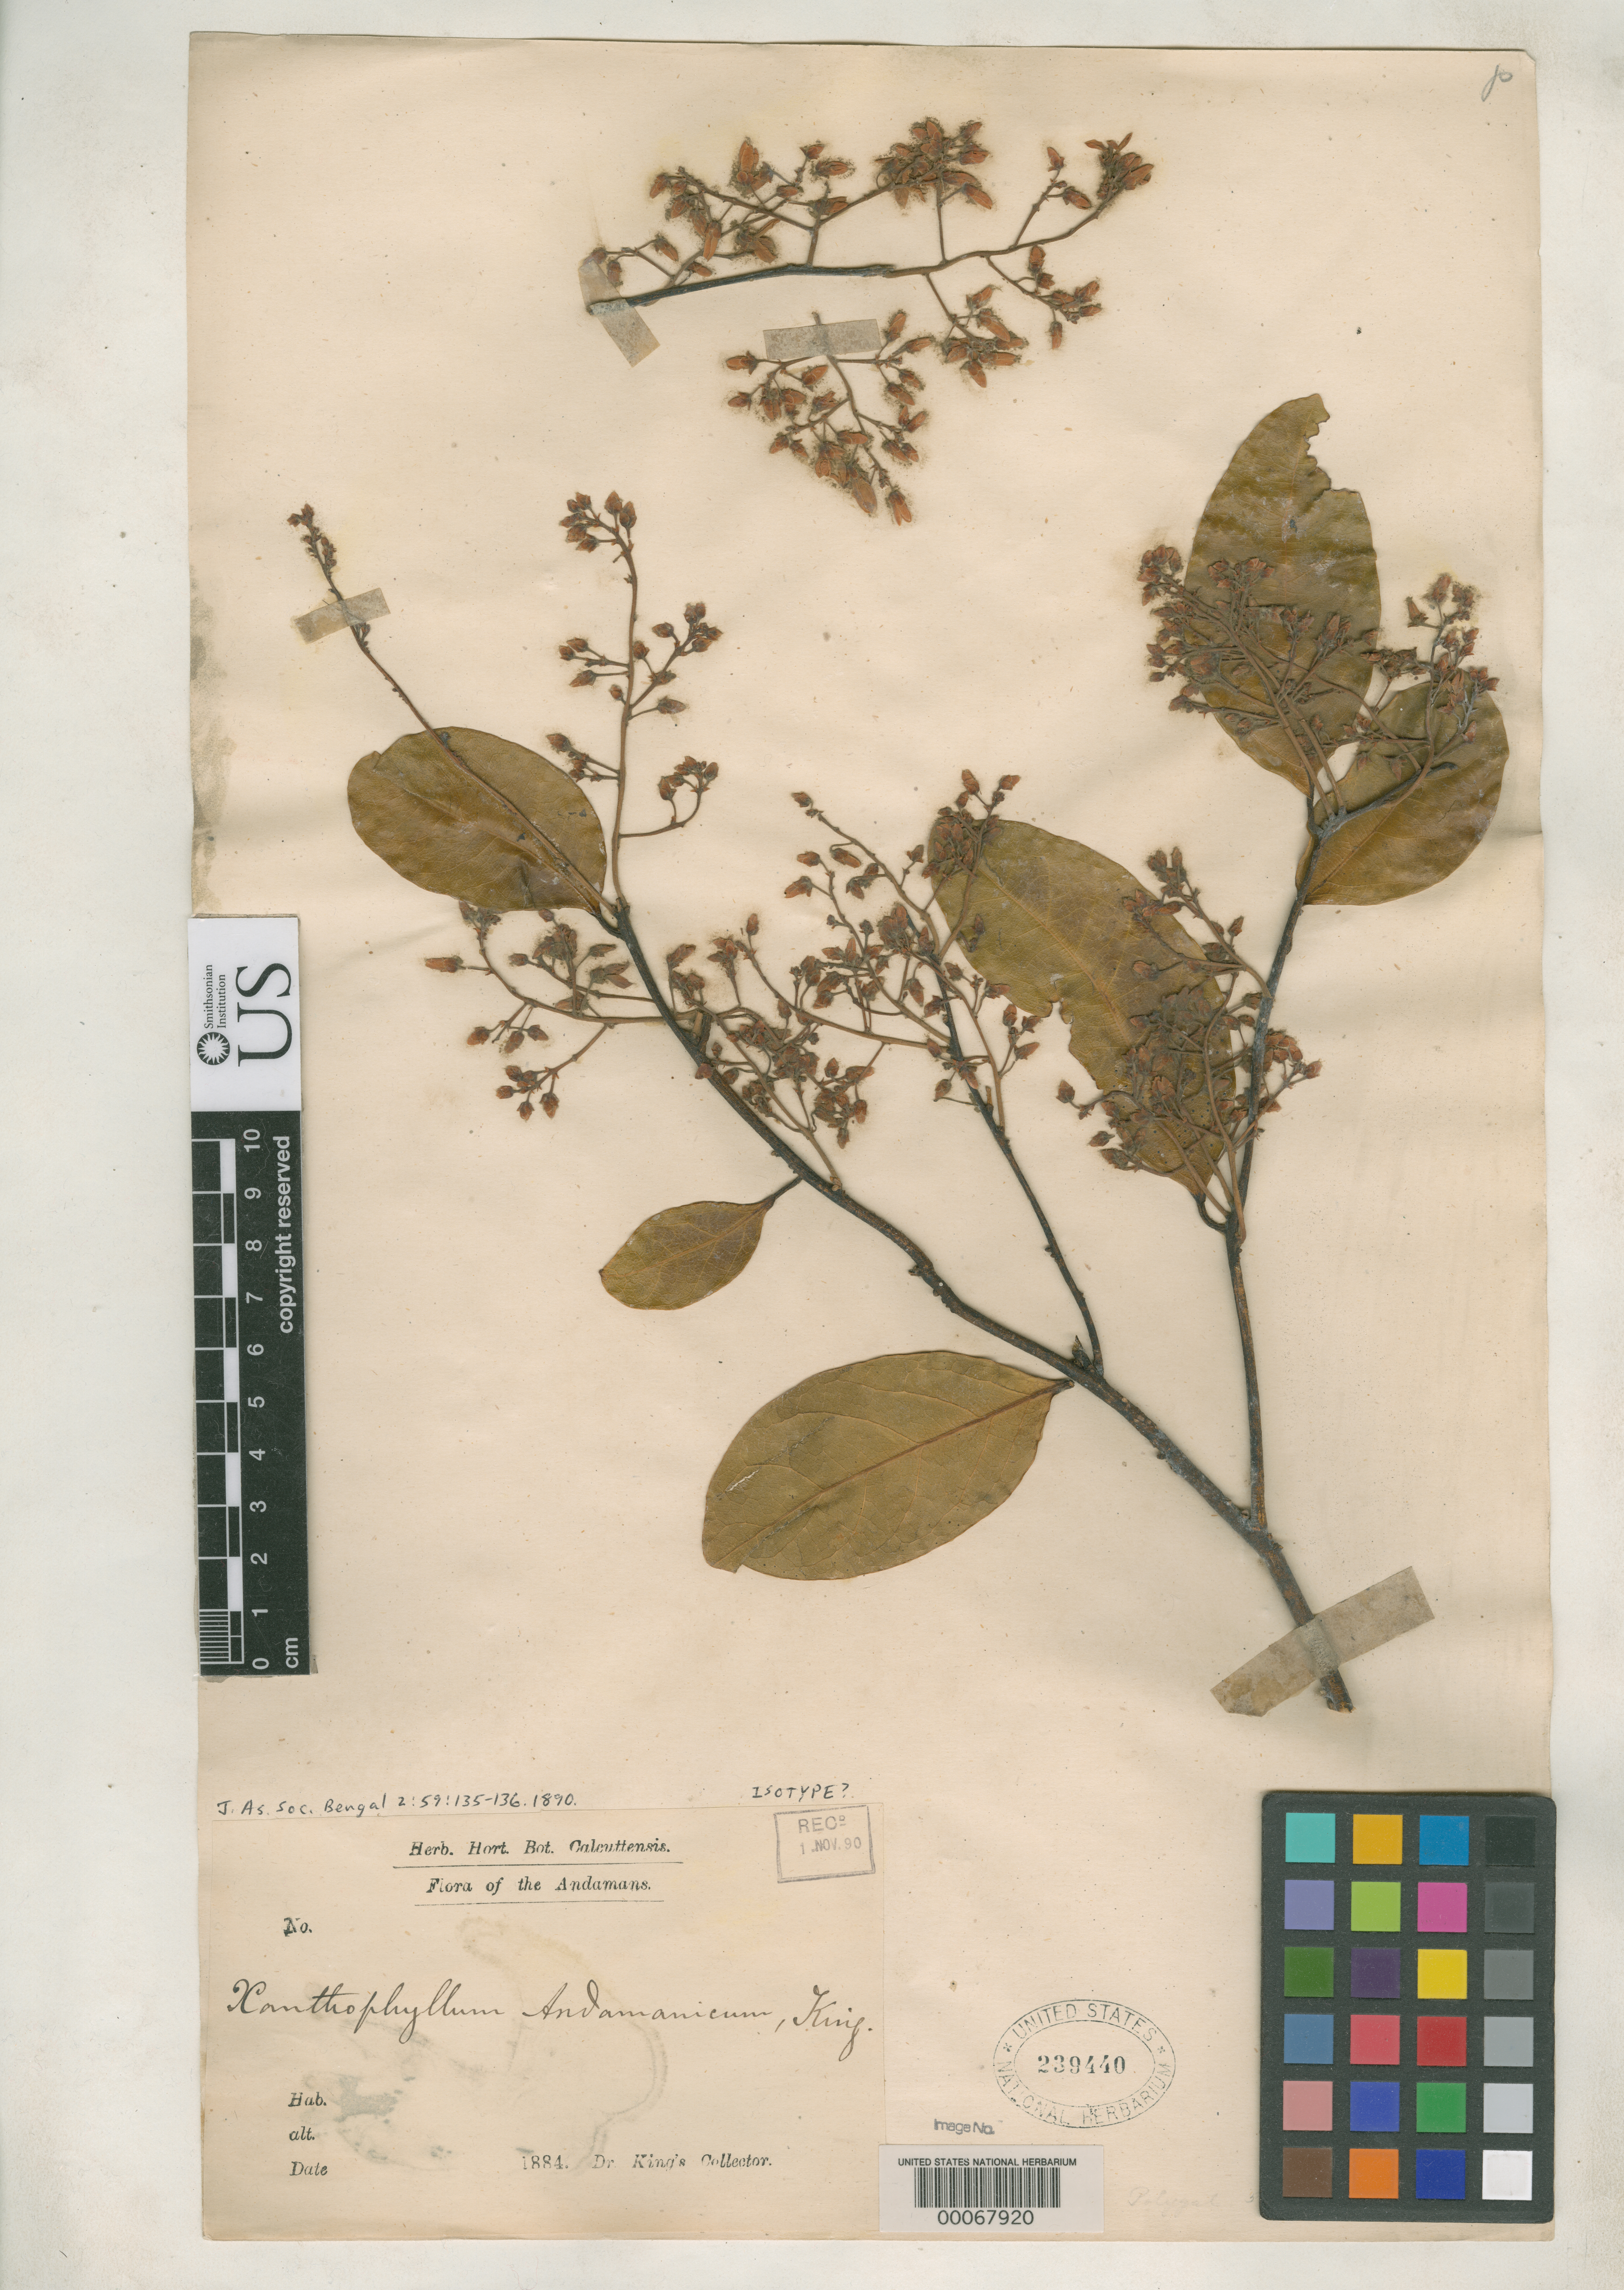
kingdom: Plantae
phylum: Tracheophyta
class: Magnoliopsida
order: Fabales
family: Polygalaceae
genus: Xanthophyllum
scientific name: Xanthophyllum andamanicum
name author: King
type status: Isosyntype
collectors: G. King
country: India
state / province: Andaman and Nicobar Islands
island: Andaman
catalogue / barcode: US 239440